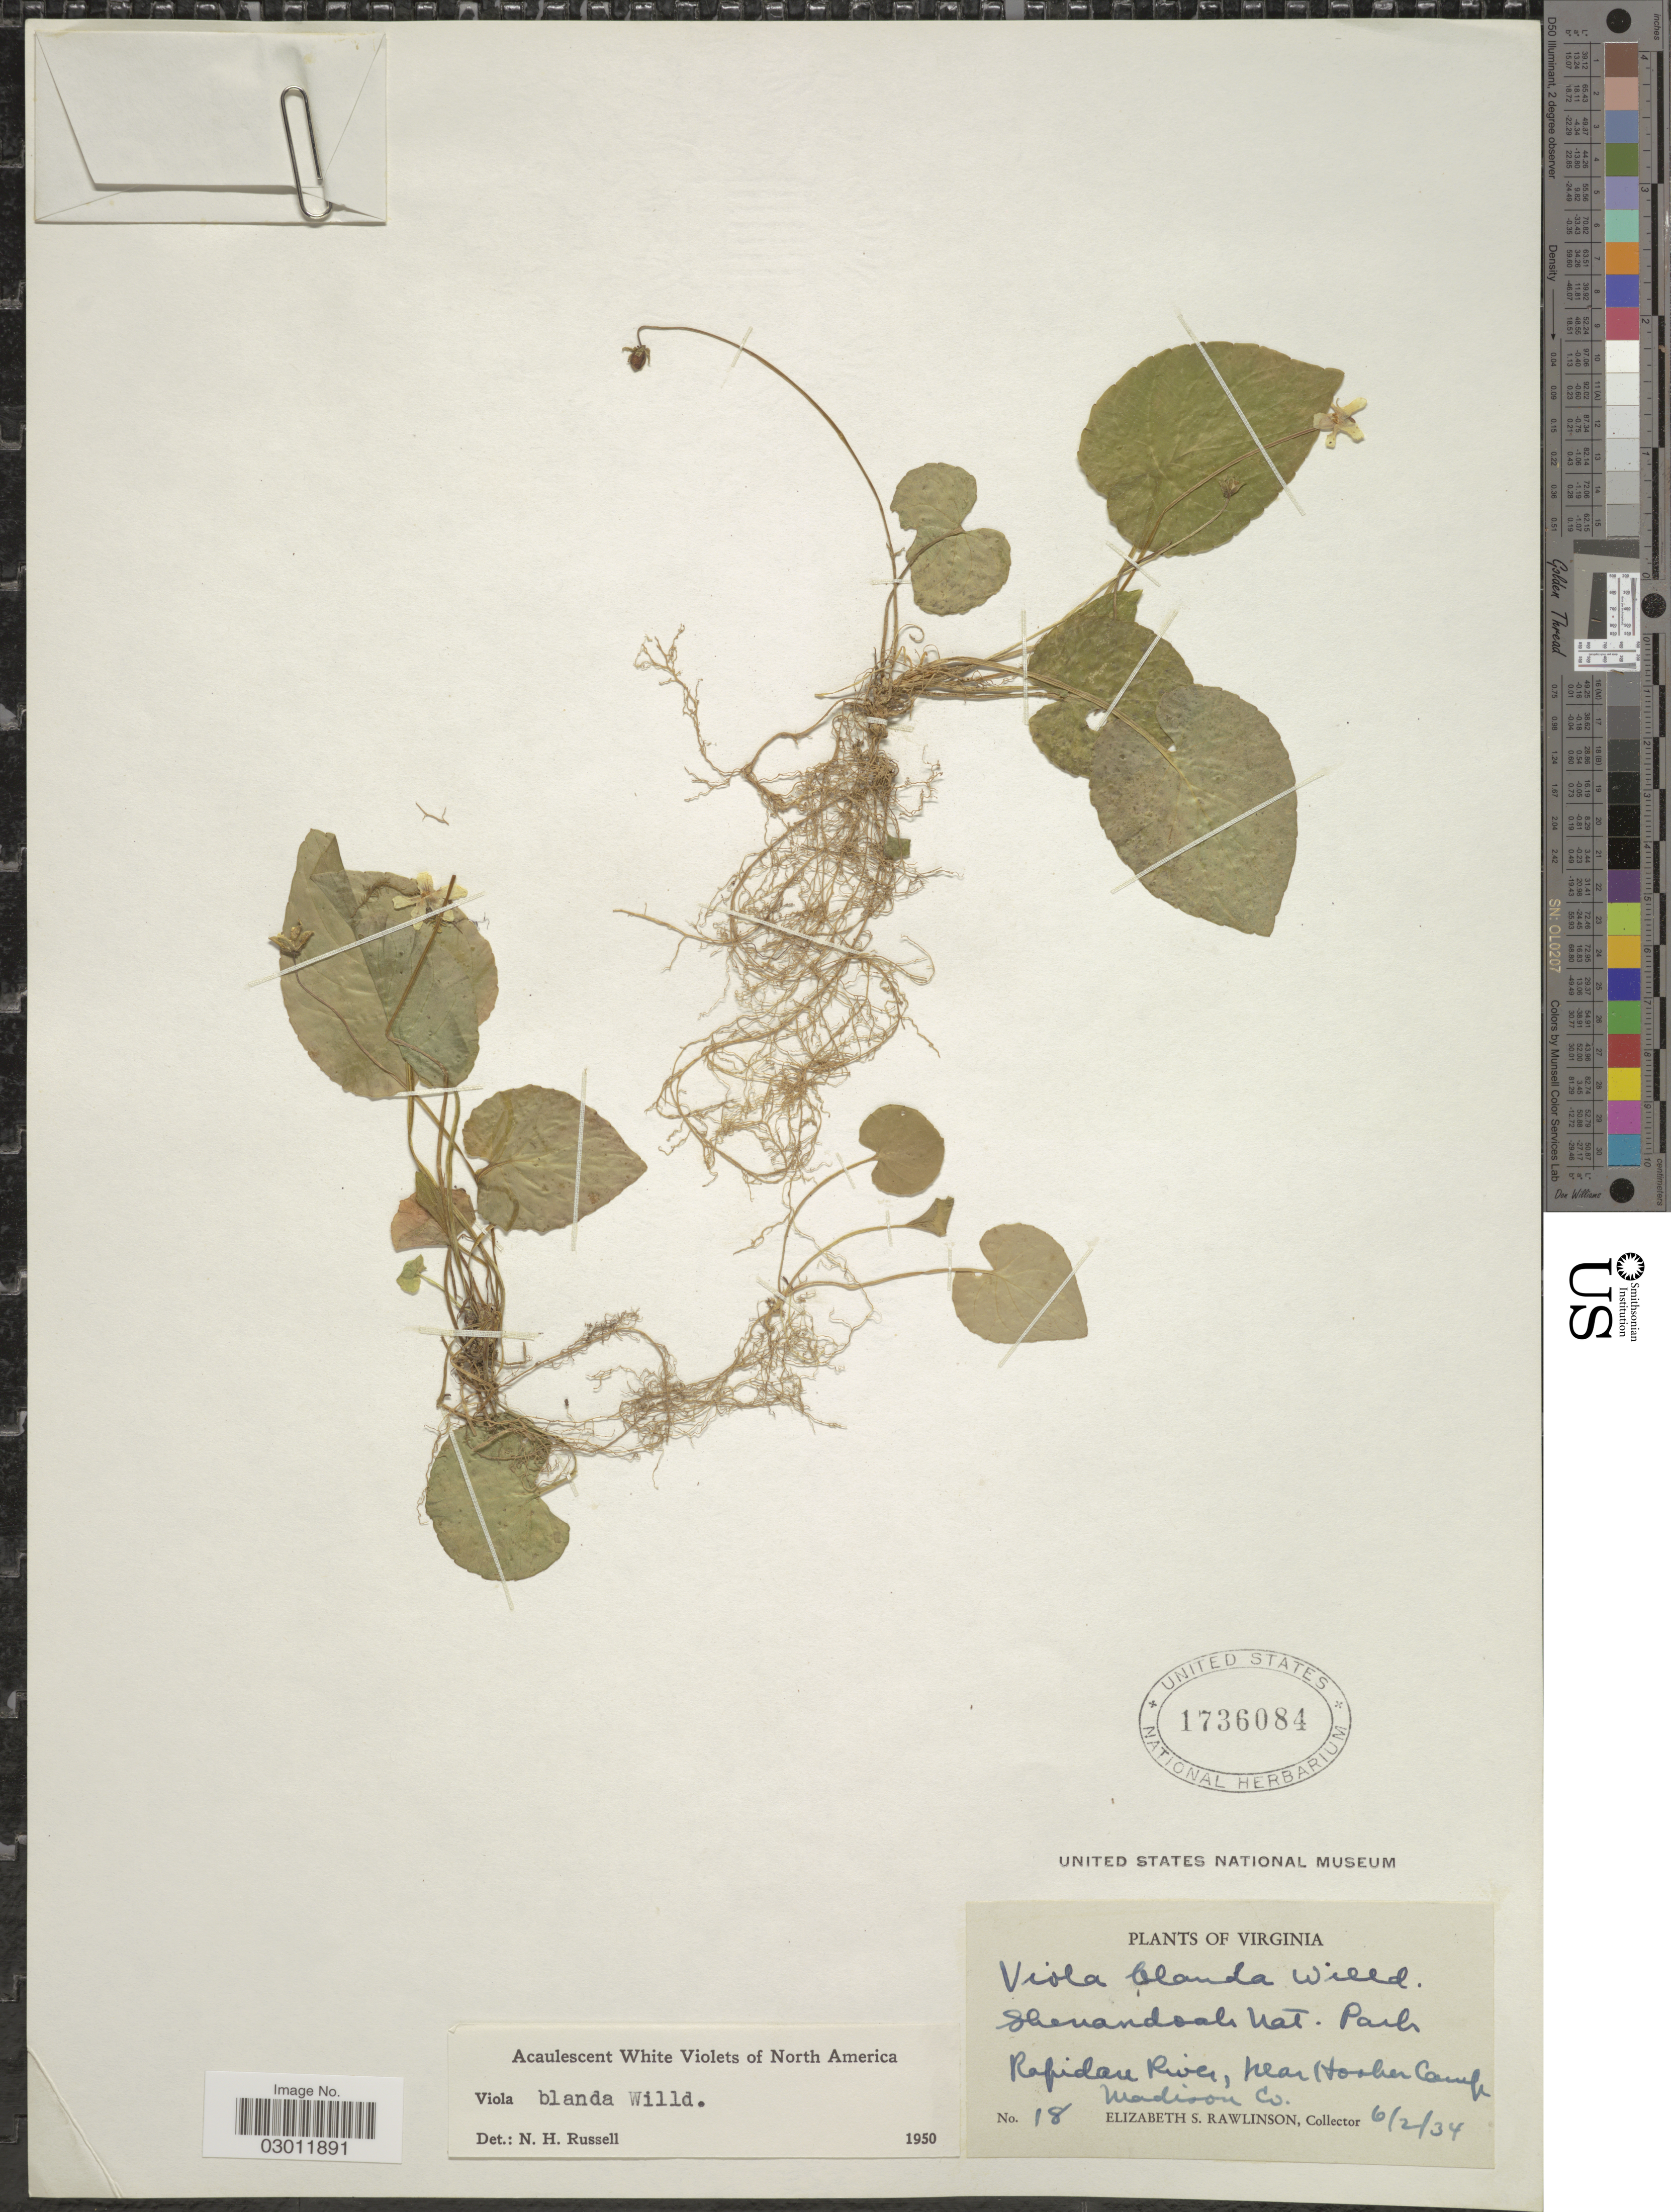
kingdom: Plantae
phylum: Tracheophyta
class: Magnoliopsida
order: Malpighiales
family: Violaceae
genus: Viola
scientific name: Viola blanda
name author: Willd.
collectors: E. S. Rawlinson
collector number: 18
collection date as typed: Transcribed d/m/y: 2/6/34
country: United States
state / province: Virginia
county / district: Madison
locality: Shenandoah Nat. Park. Rapidan River, near Hooker Camp. Madison Co.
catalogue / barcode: US 1736084